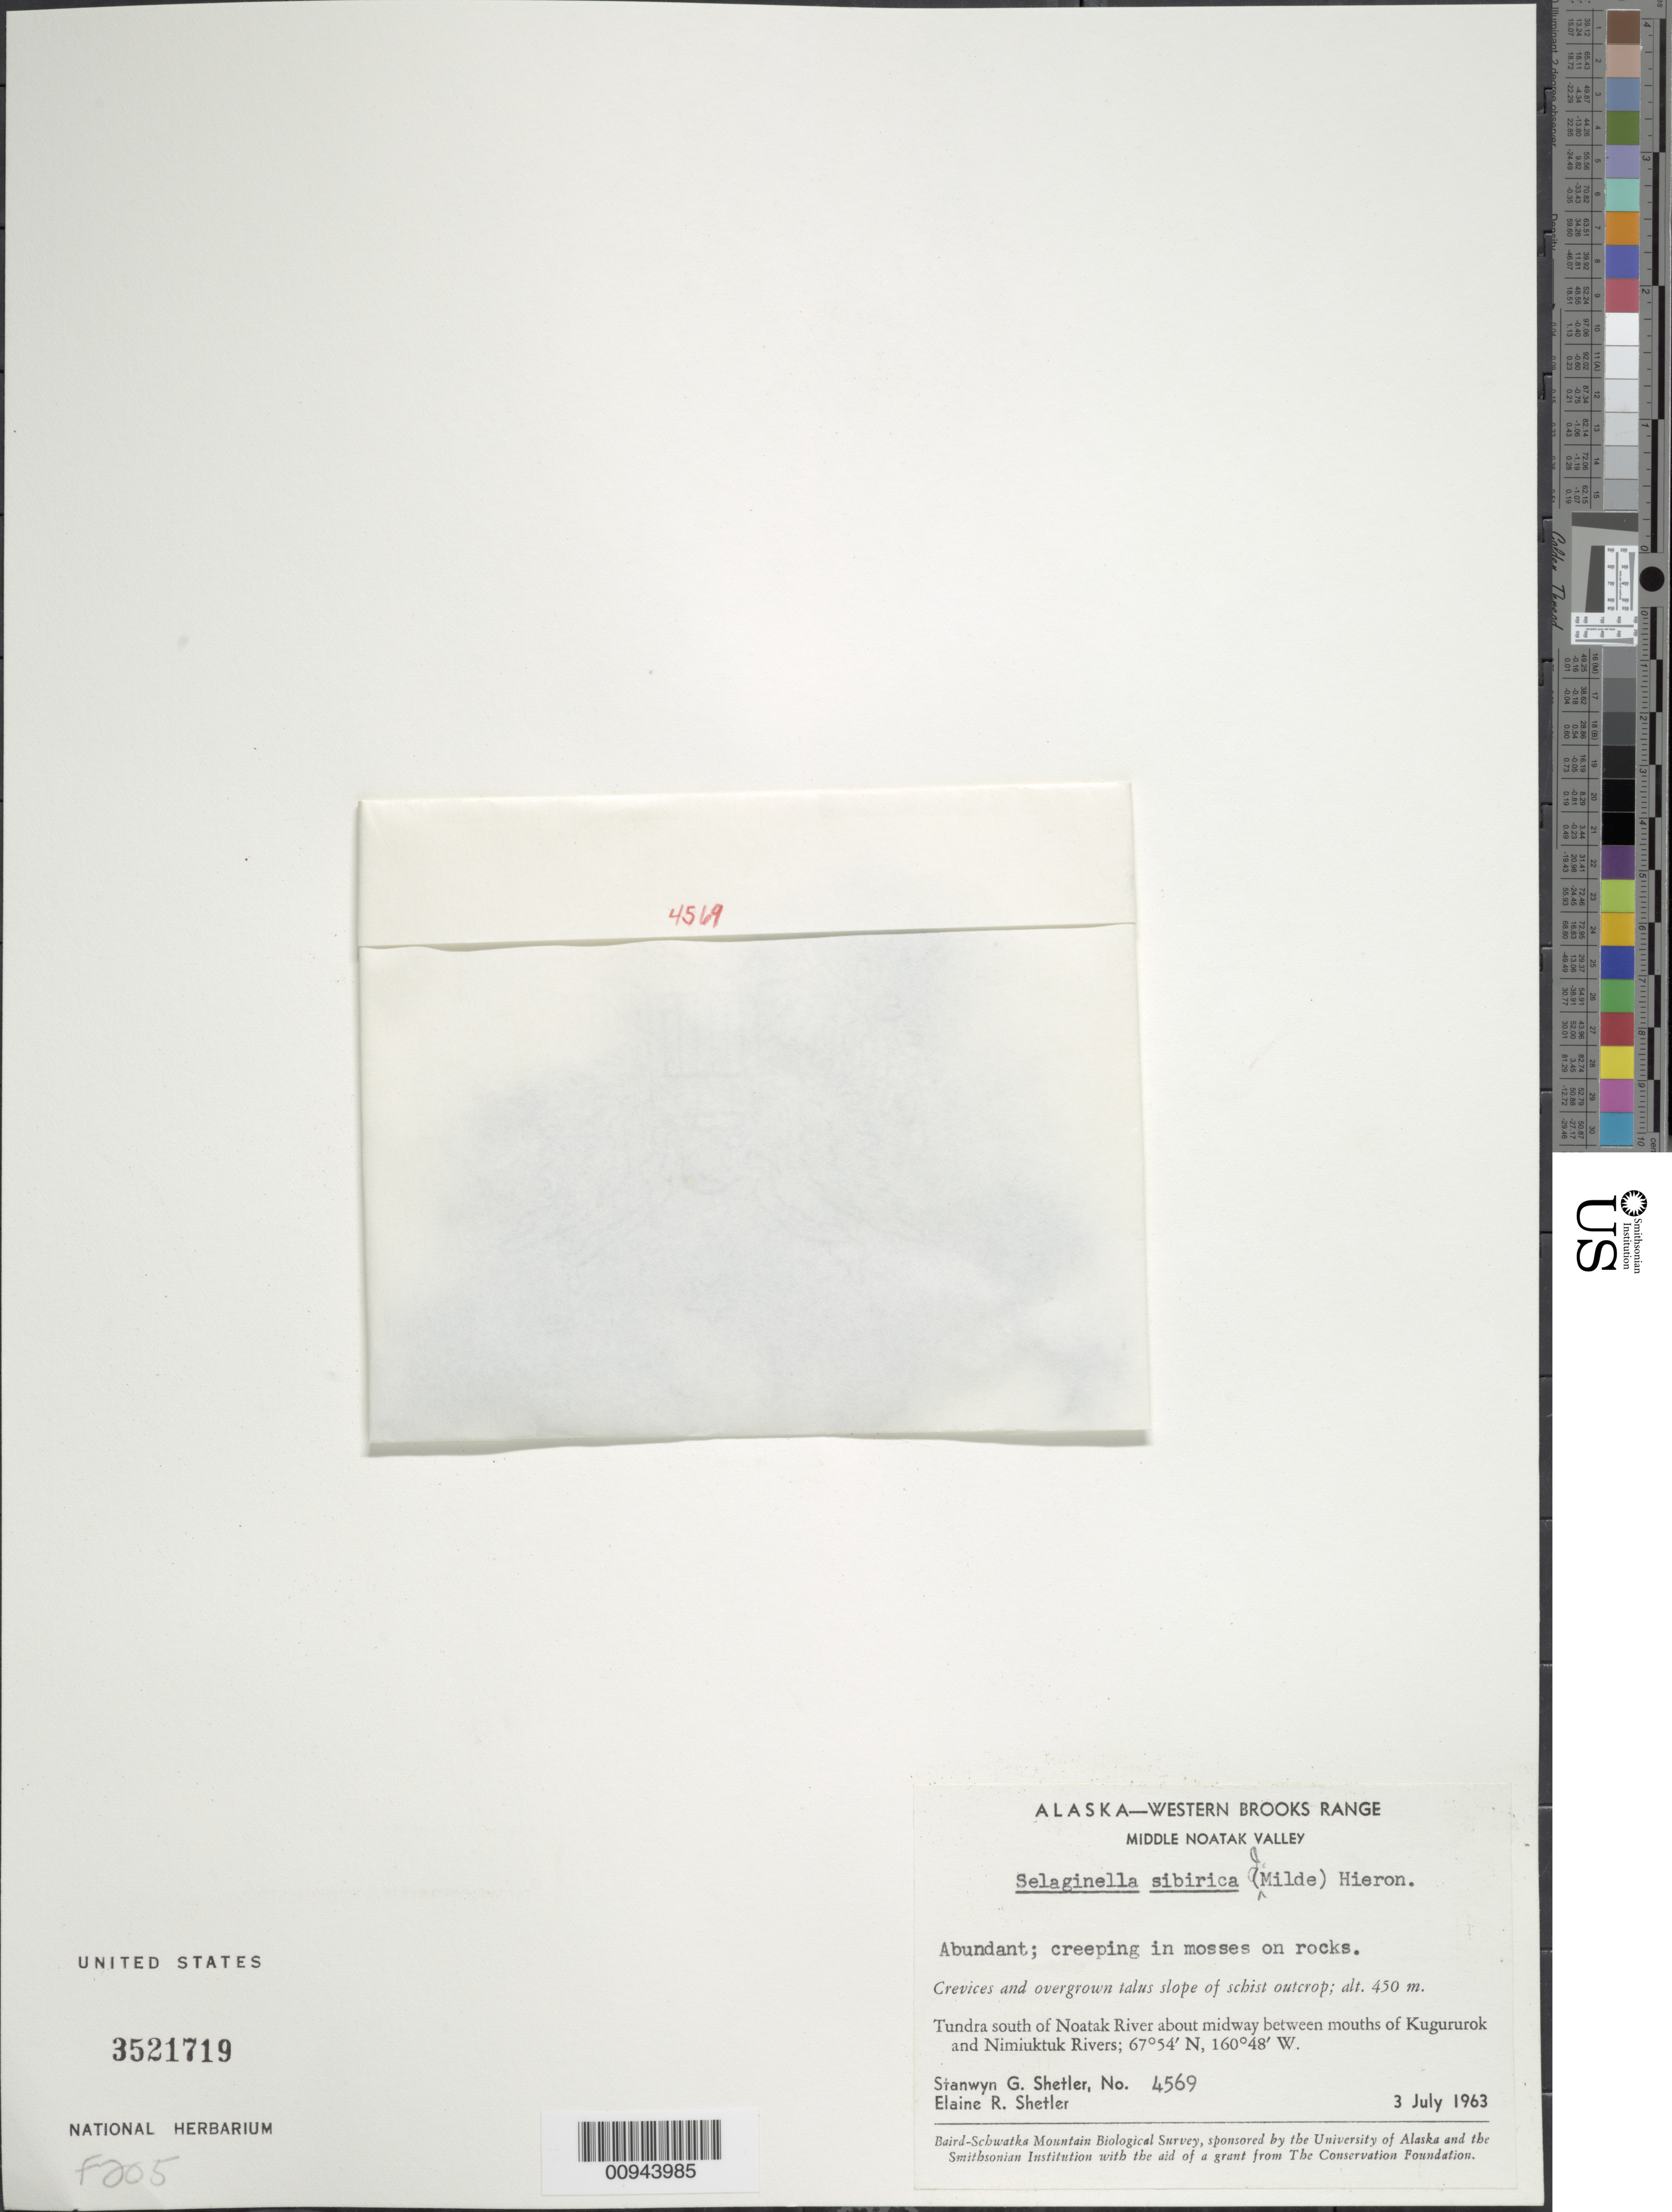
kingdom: Plantae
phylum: Tracheophyta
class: Lycopodiopsida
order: Selaginellales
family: Selaginellaceae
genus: Selaginella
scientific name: Selaginella sibirica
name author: (Milde) Hieron.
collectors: S. Shetler & E. R. Shetler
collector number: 4569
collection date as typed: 03 Jul 1963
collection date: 1963-07-03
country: United States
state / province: Alaska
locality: S of Noatak River about midway between mouths of Kugururok and Nimiuktuk Rivers. Western Brooks Range, Middle Noatak Valley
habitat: Tundra. Crevices and overgrown talus slope of schist outcrop.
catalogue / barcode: US 3521719